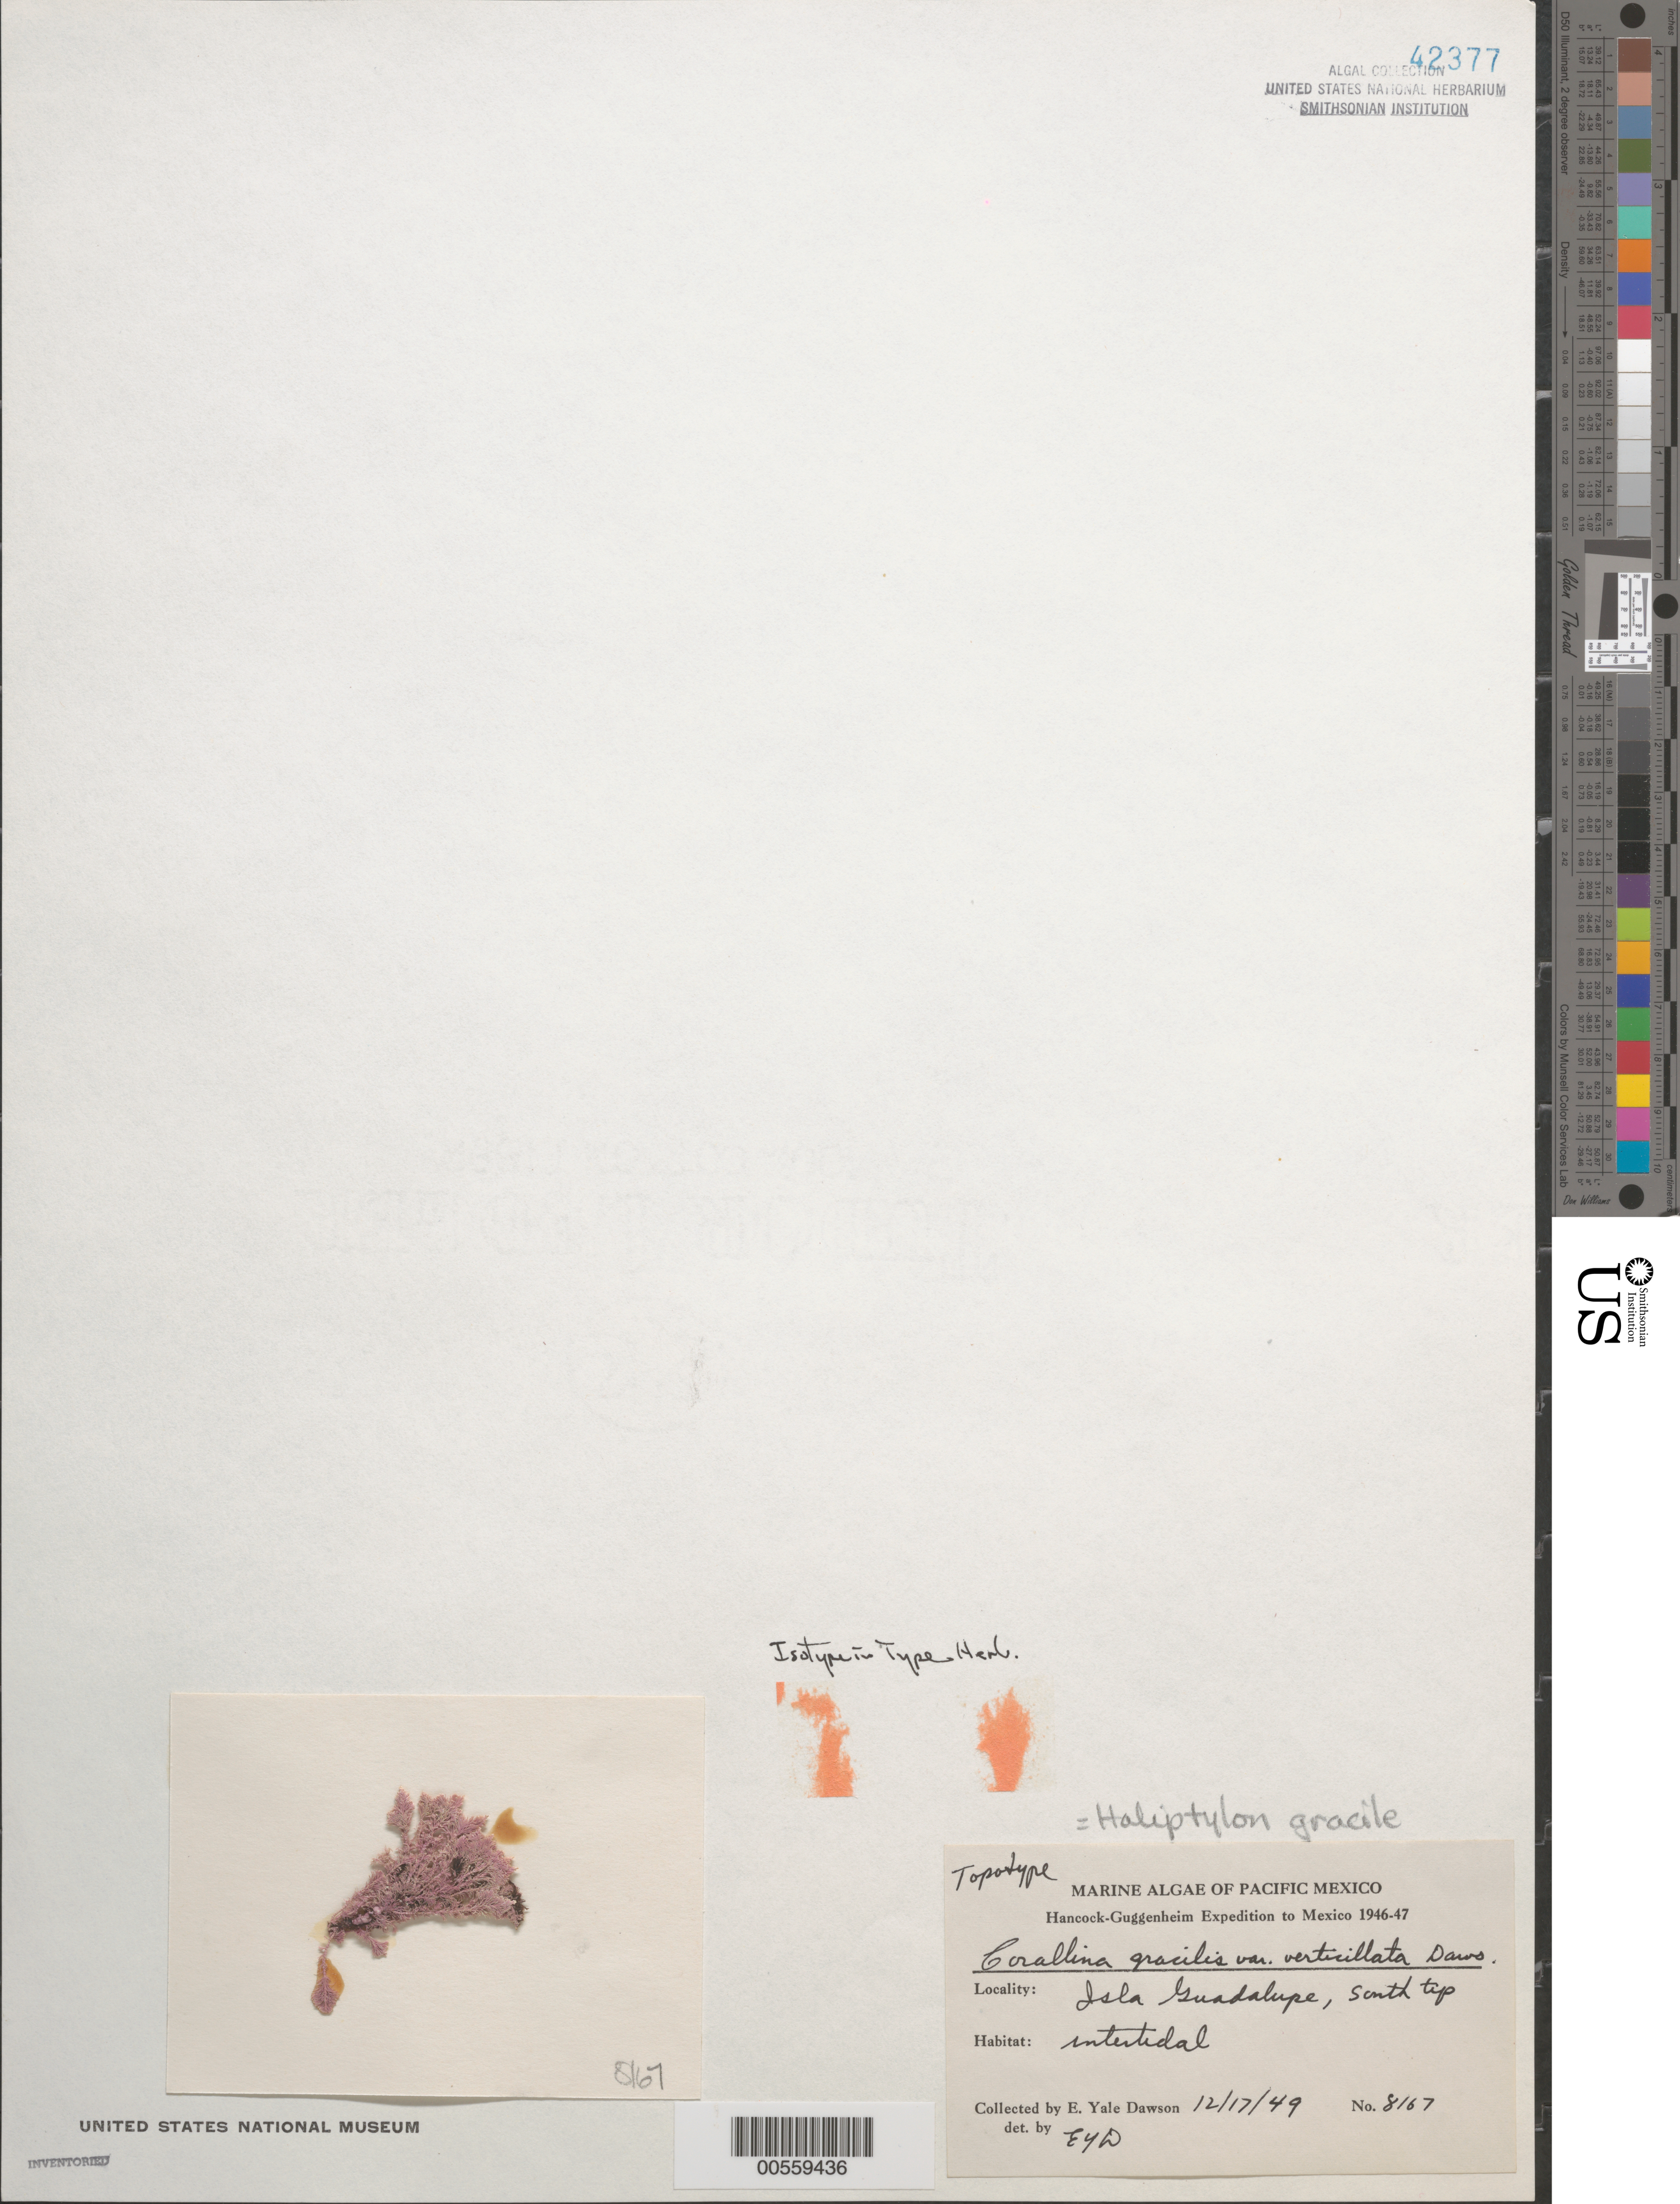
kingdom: Plantae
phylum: Rhodophyta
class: Florideophyceae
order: Corallinales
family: Corallinaceae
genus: Jania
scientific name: Jania rosea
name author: (Lam.) Decne.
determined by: Algae name updating Project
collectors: E. Y. Dawson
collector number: EYD 8167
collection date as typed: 17 December 1949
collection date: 1949-12-17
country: Mexico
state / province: Baja California Norte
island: Isla Guadalupe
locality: southern tip, Guadalupe island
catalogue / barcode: US 42377